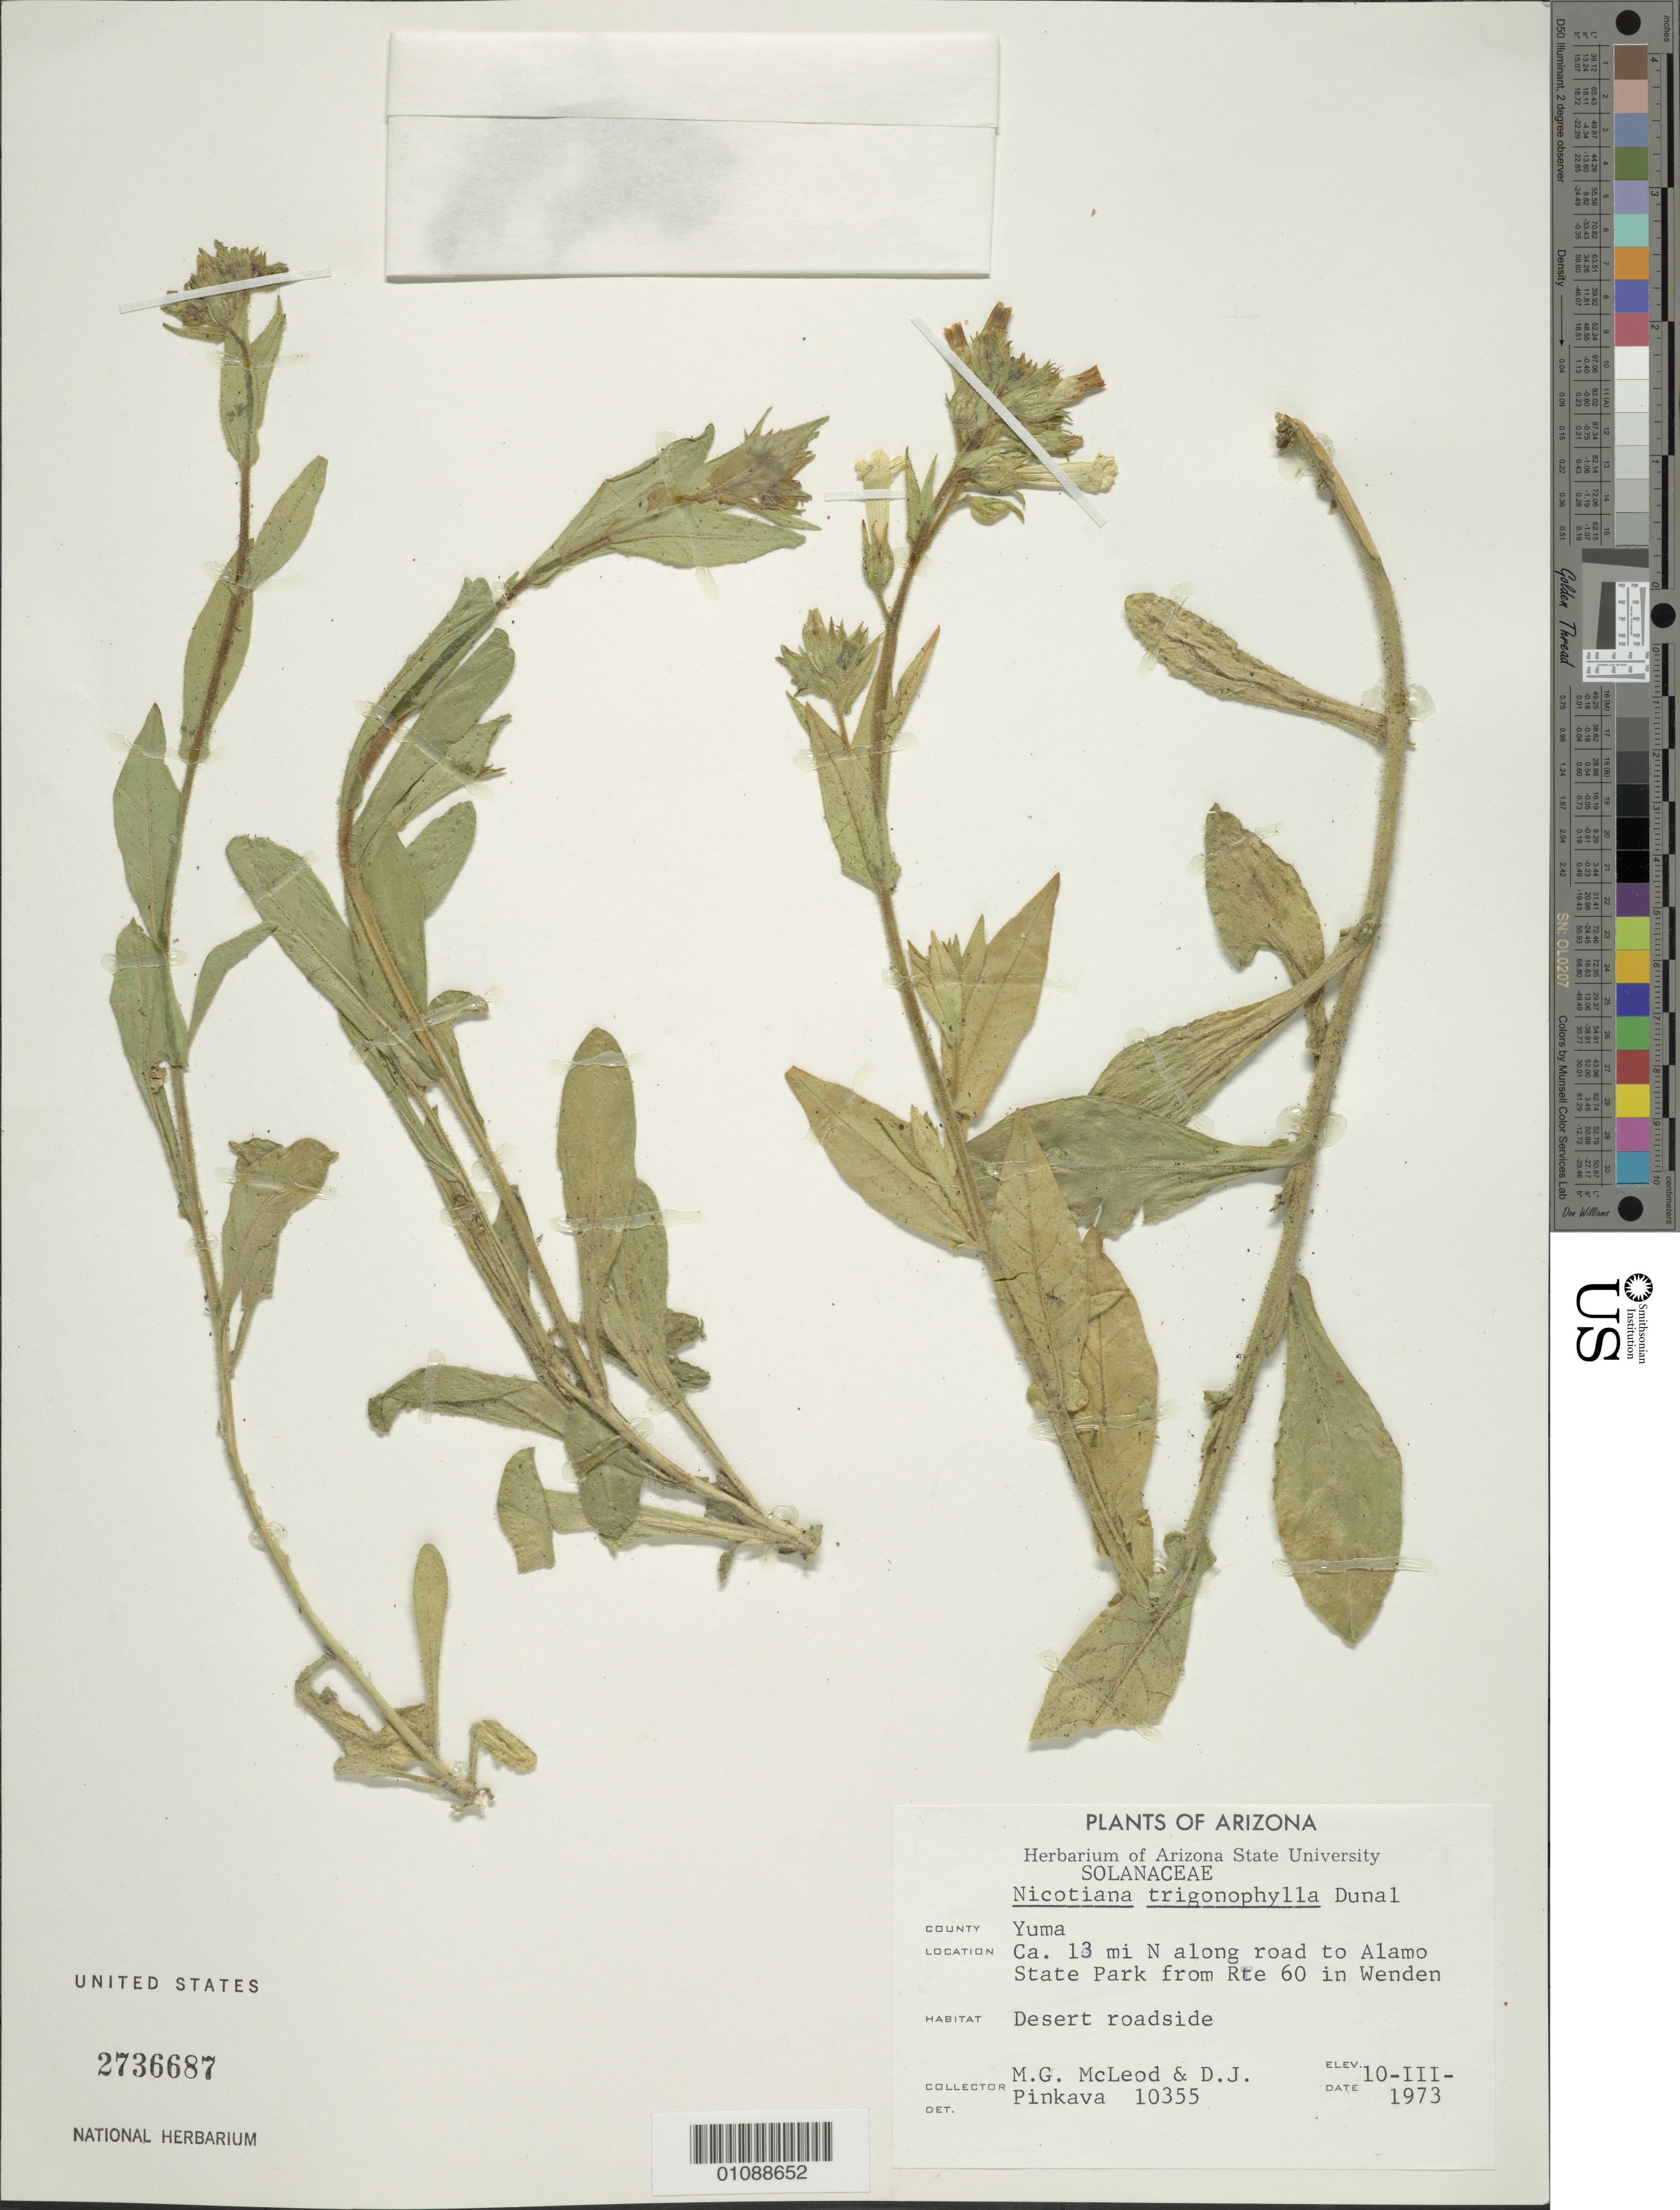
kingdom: Plantae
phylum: Tracheophyta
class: Magnoliopsida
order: Solanales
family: Solanaceae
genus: Nicotiana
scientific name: Nicotiana trigonophylla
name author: Dunal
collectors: M. McLeod & D. J. Pinkava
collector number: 10355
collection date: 1973-03-10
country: United States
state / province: Arizona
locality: County Yuma. Ca. 13 mi N along road to Alamo State Park from Rte 60 in Wenden.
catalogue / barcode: US 2736687